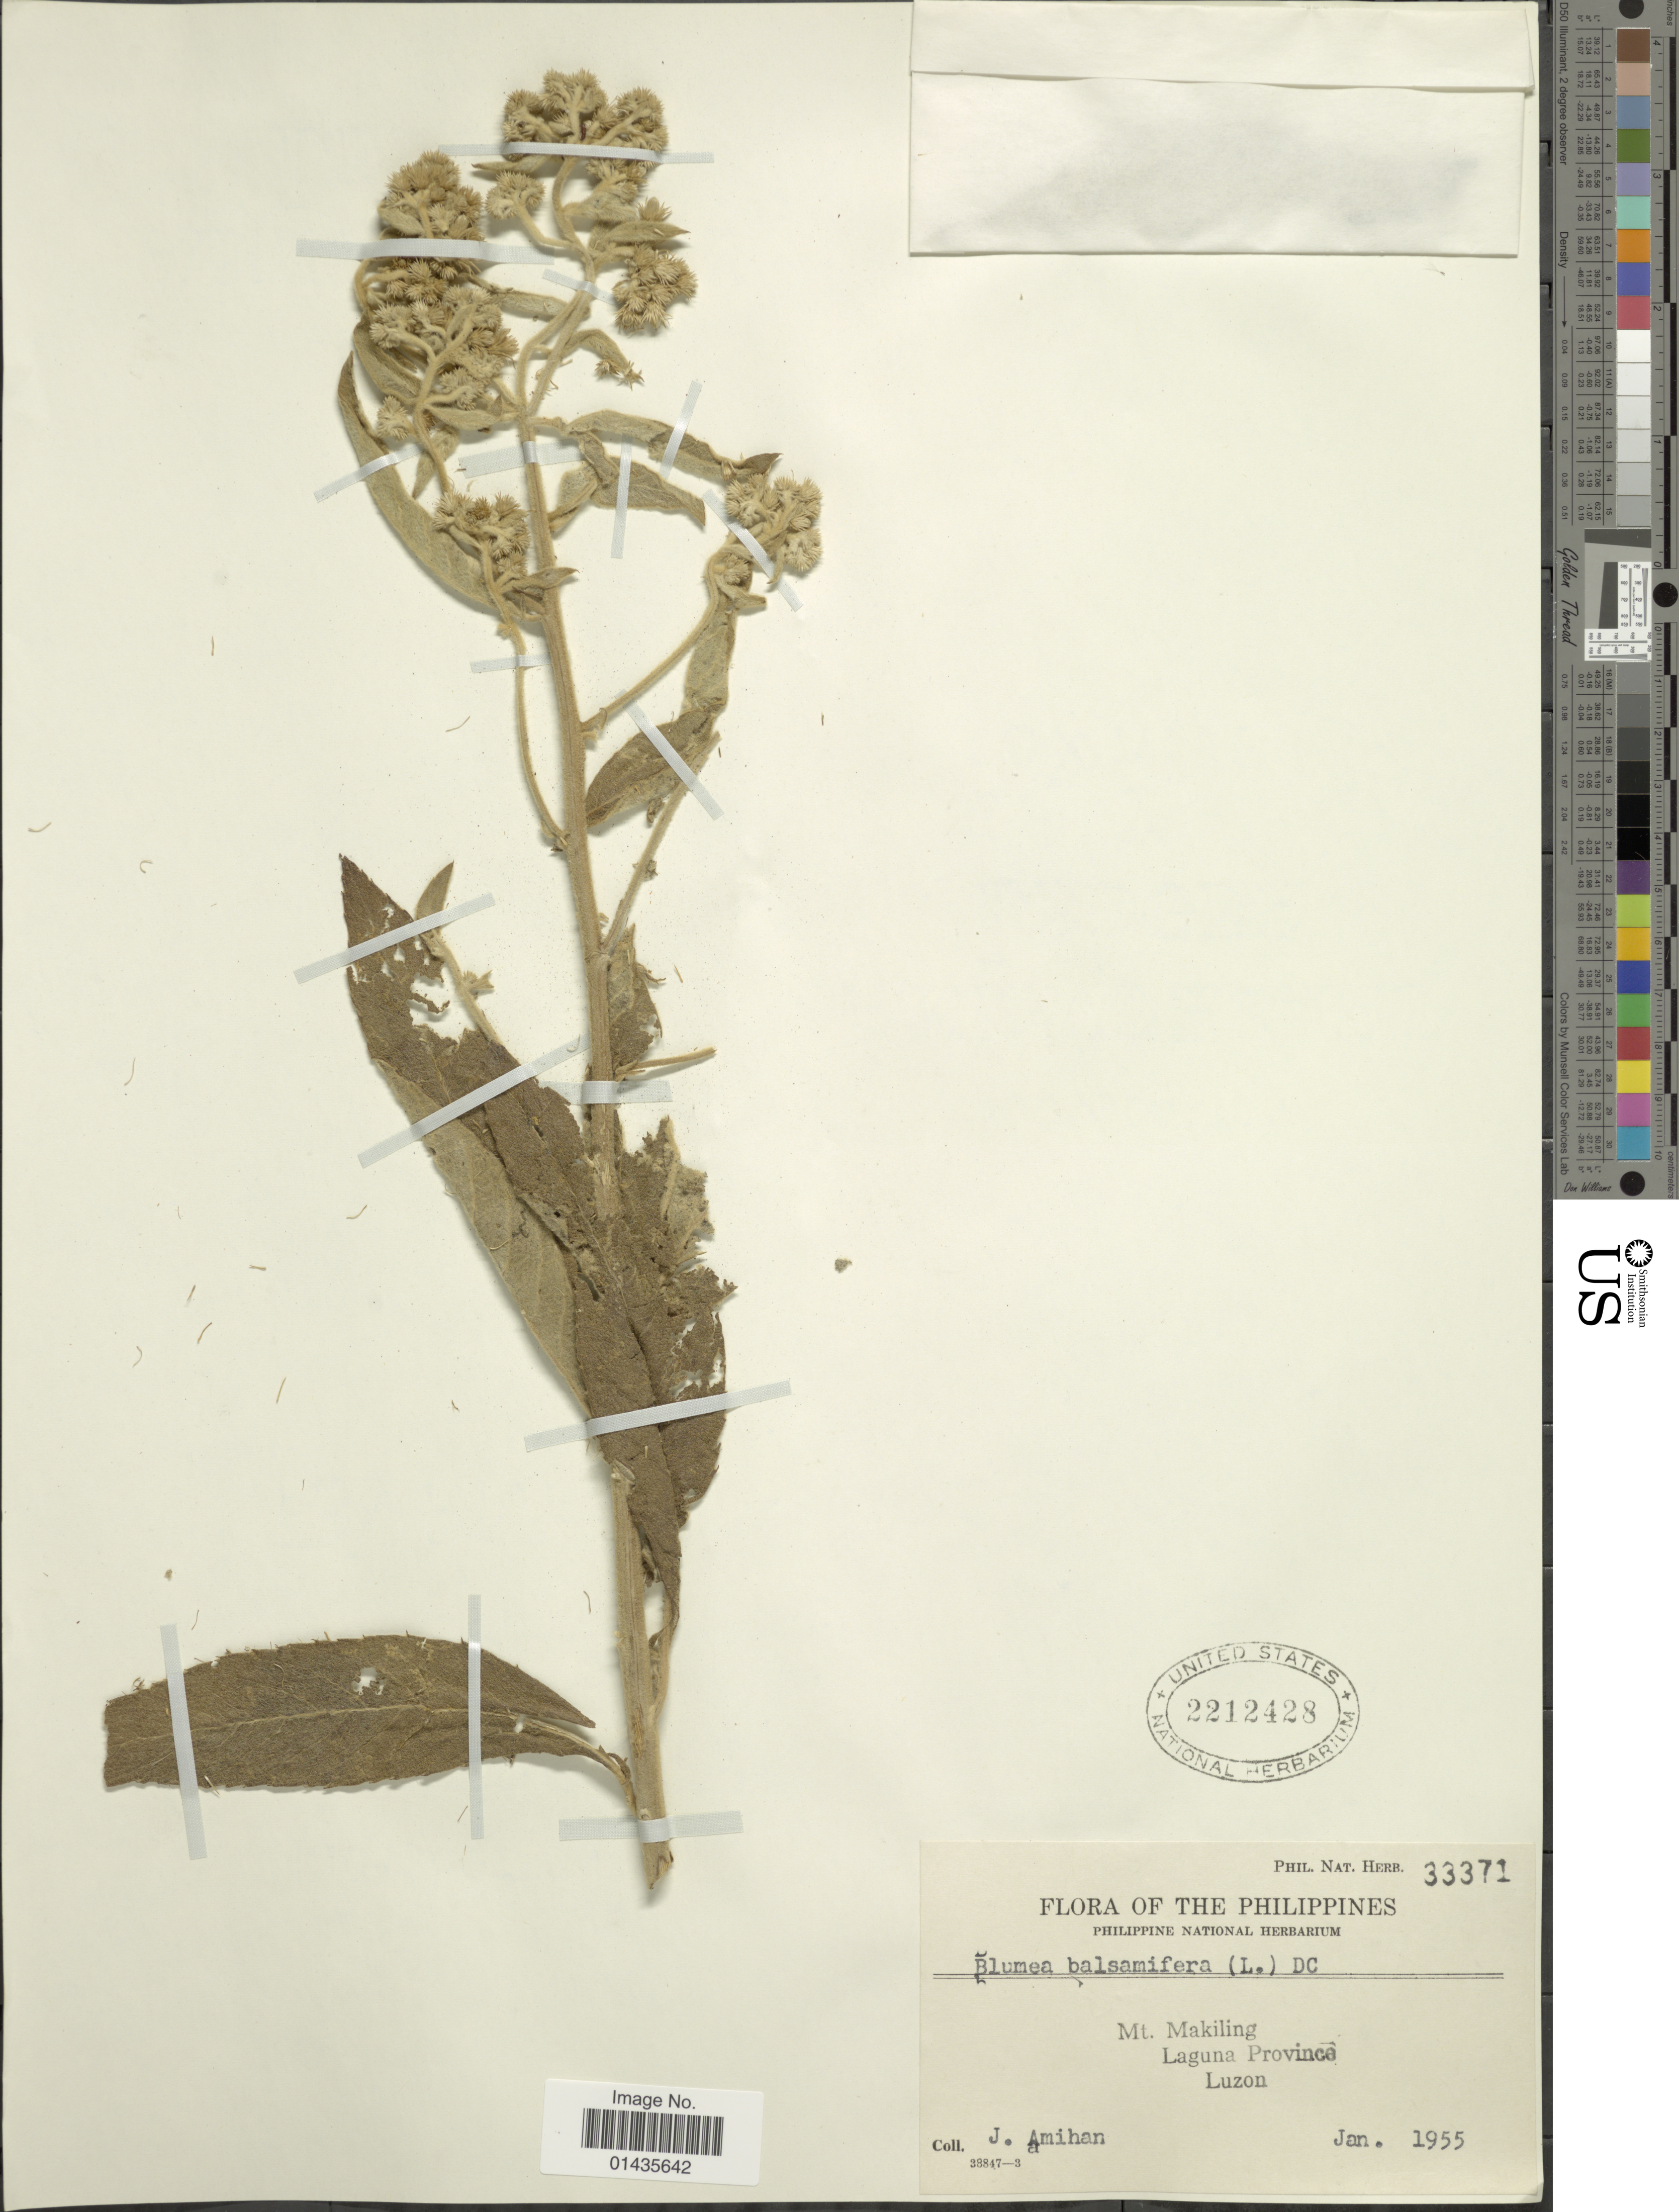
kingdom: Plantae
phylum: Tracheophyta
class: Magnoliopsida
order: Asterales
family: Asteraceae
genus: Blumea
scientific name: Blumea balsamifera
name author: (L.) DC.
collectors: J. Amihan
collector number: Phil. Nat. Herb. 33371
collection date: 1955-01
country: Philippines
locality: Mt. Makiling, Laguna province, Luzon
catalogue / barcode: US 2212428